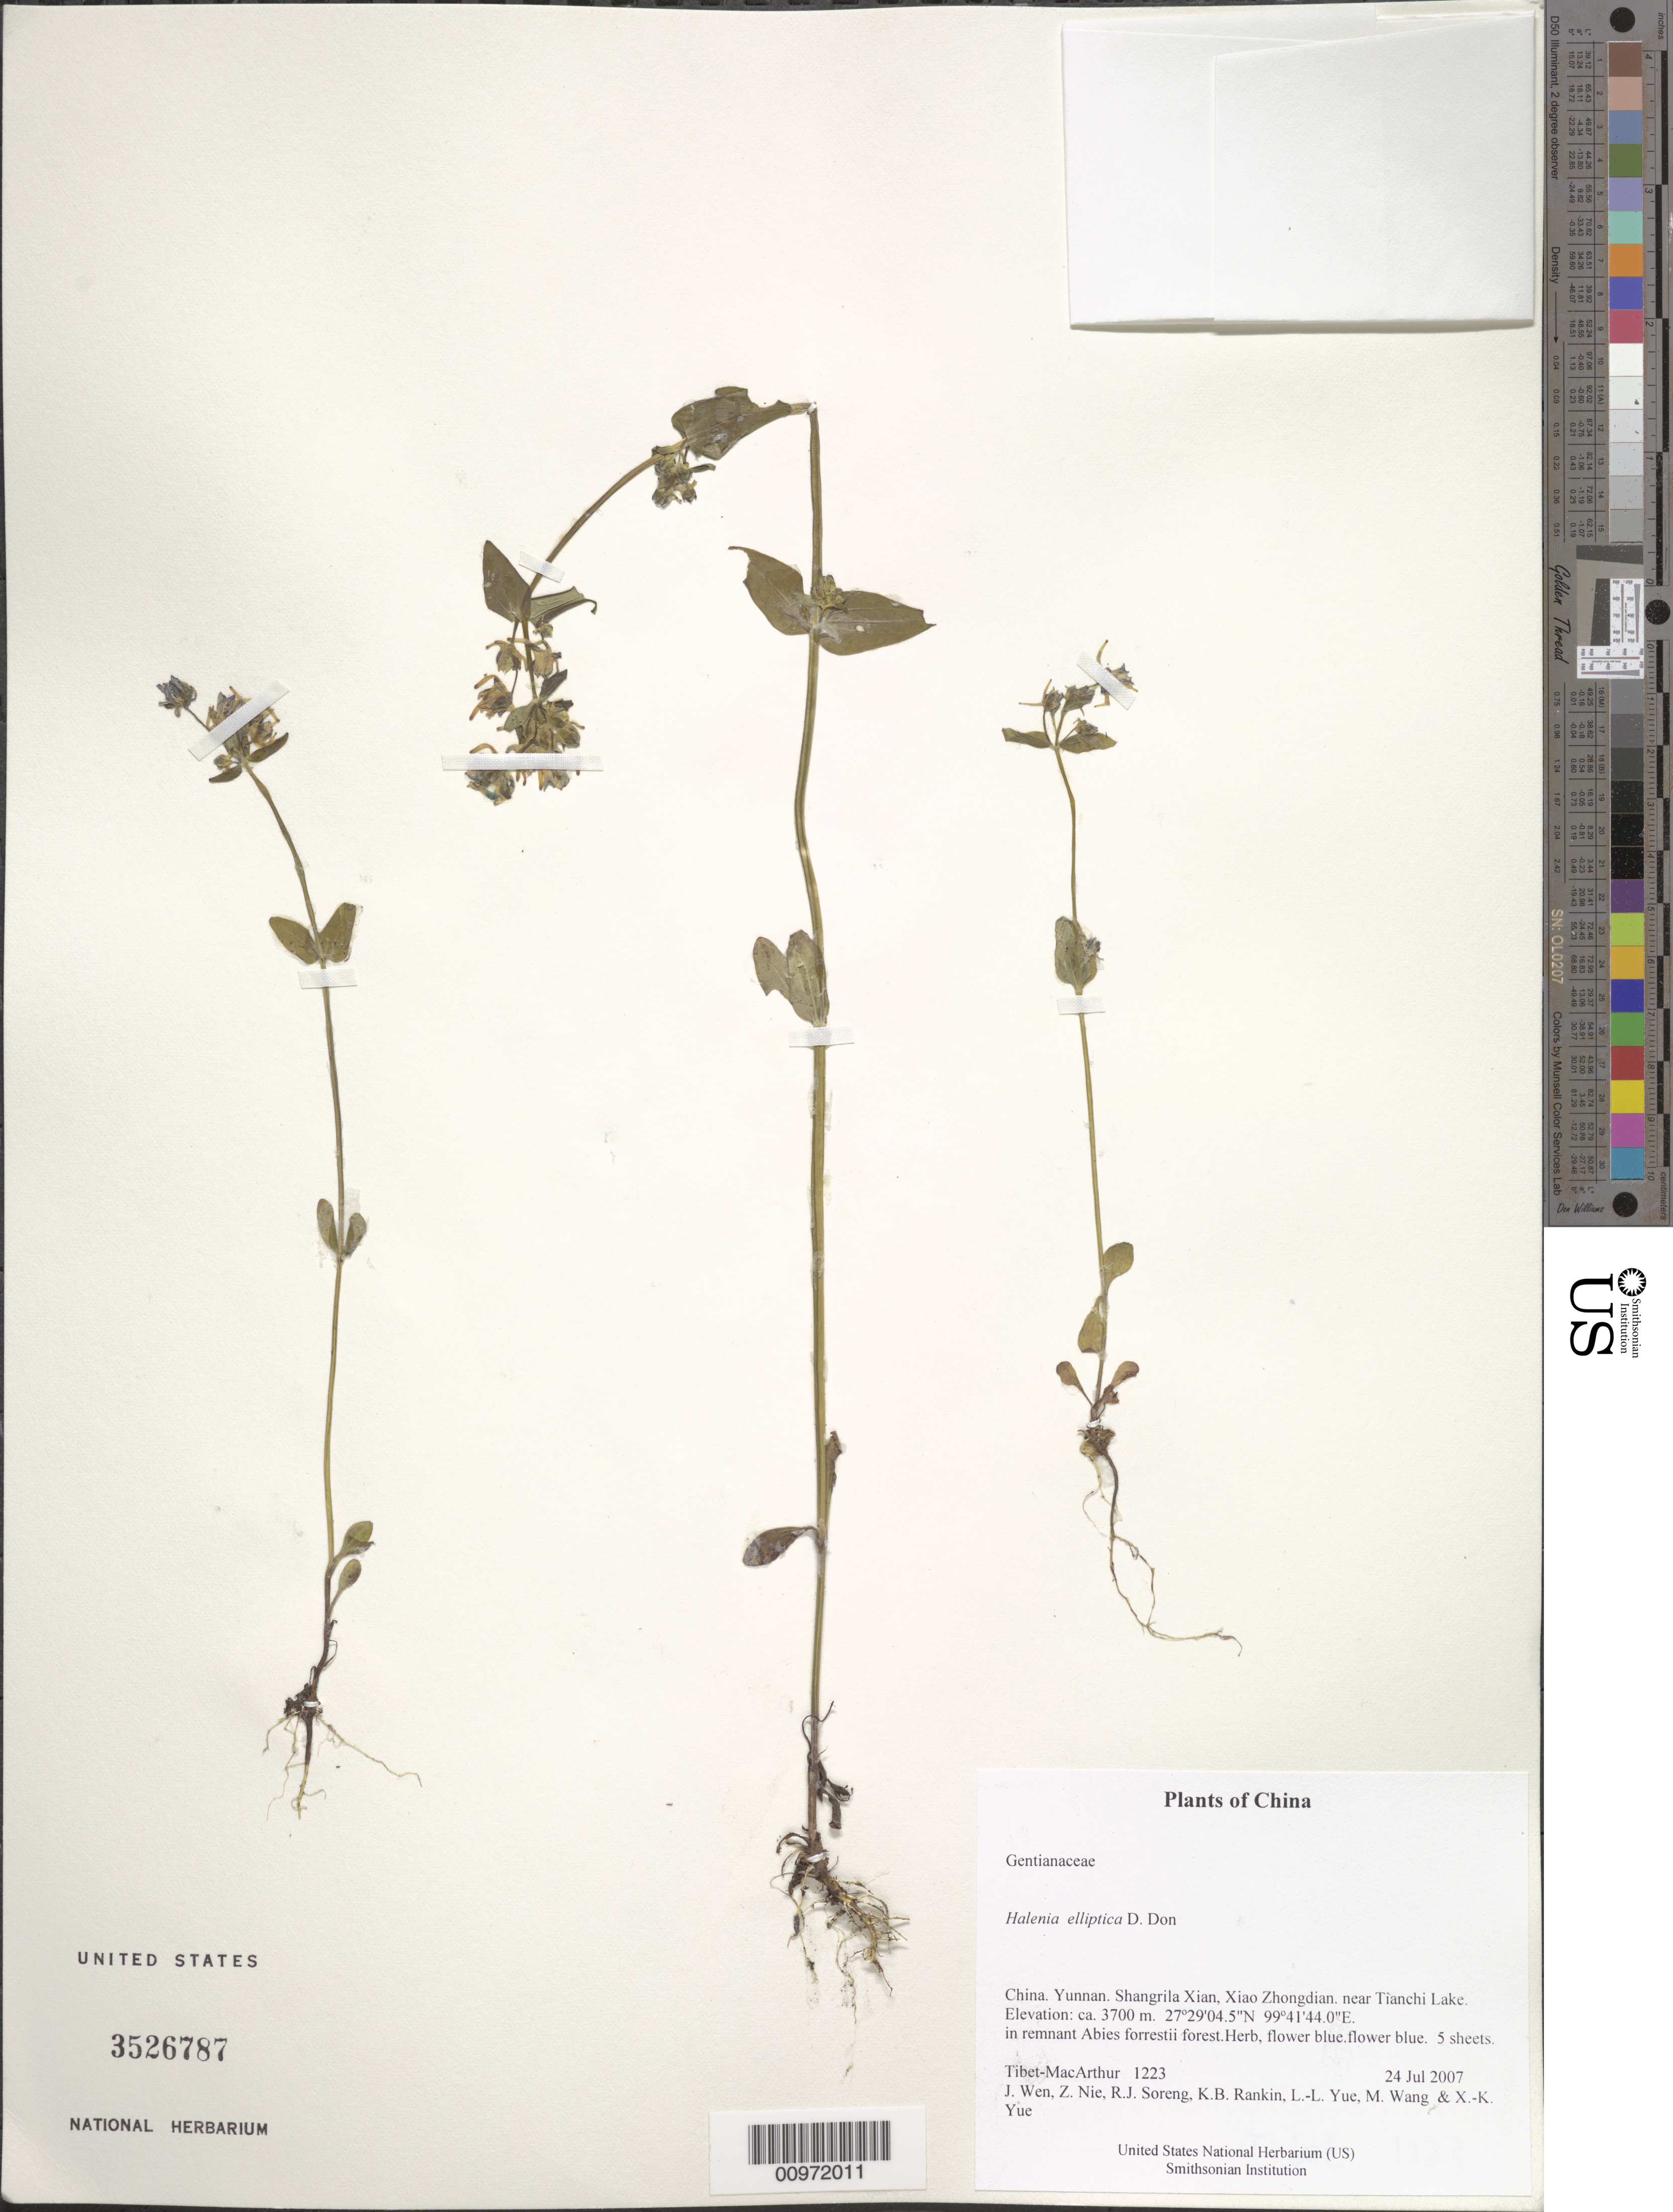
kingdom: Plantae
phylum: Tracheophyta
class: Magnoliopsida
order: Gentianales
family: Gentianaceae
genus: Halenia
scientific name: Halenia elliptica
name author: D. Don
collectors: Tibet-MacArthur, J. Wen, Z. Nie, R. J. Soreng, K. Rankin, L. Yue, M. Wang & X. Yue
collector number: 1223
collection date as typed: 24 Jul 2007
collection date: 2007-07-24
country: China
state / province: Yunnan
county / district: Shangrila Xian, Xiao Zhongdian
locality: near Tianchi Lake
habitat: In remnant Abies forrestii forest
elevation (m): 3700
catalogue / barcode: US 3526787